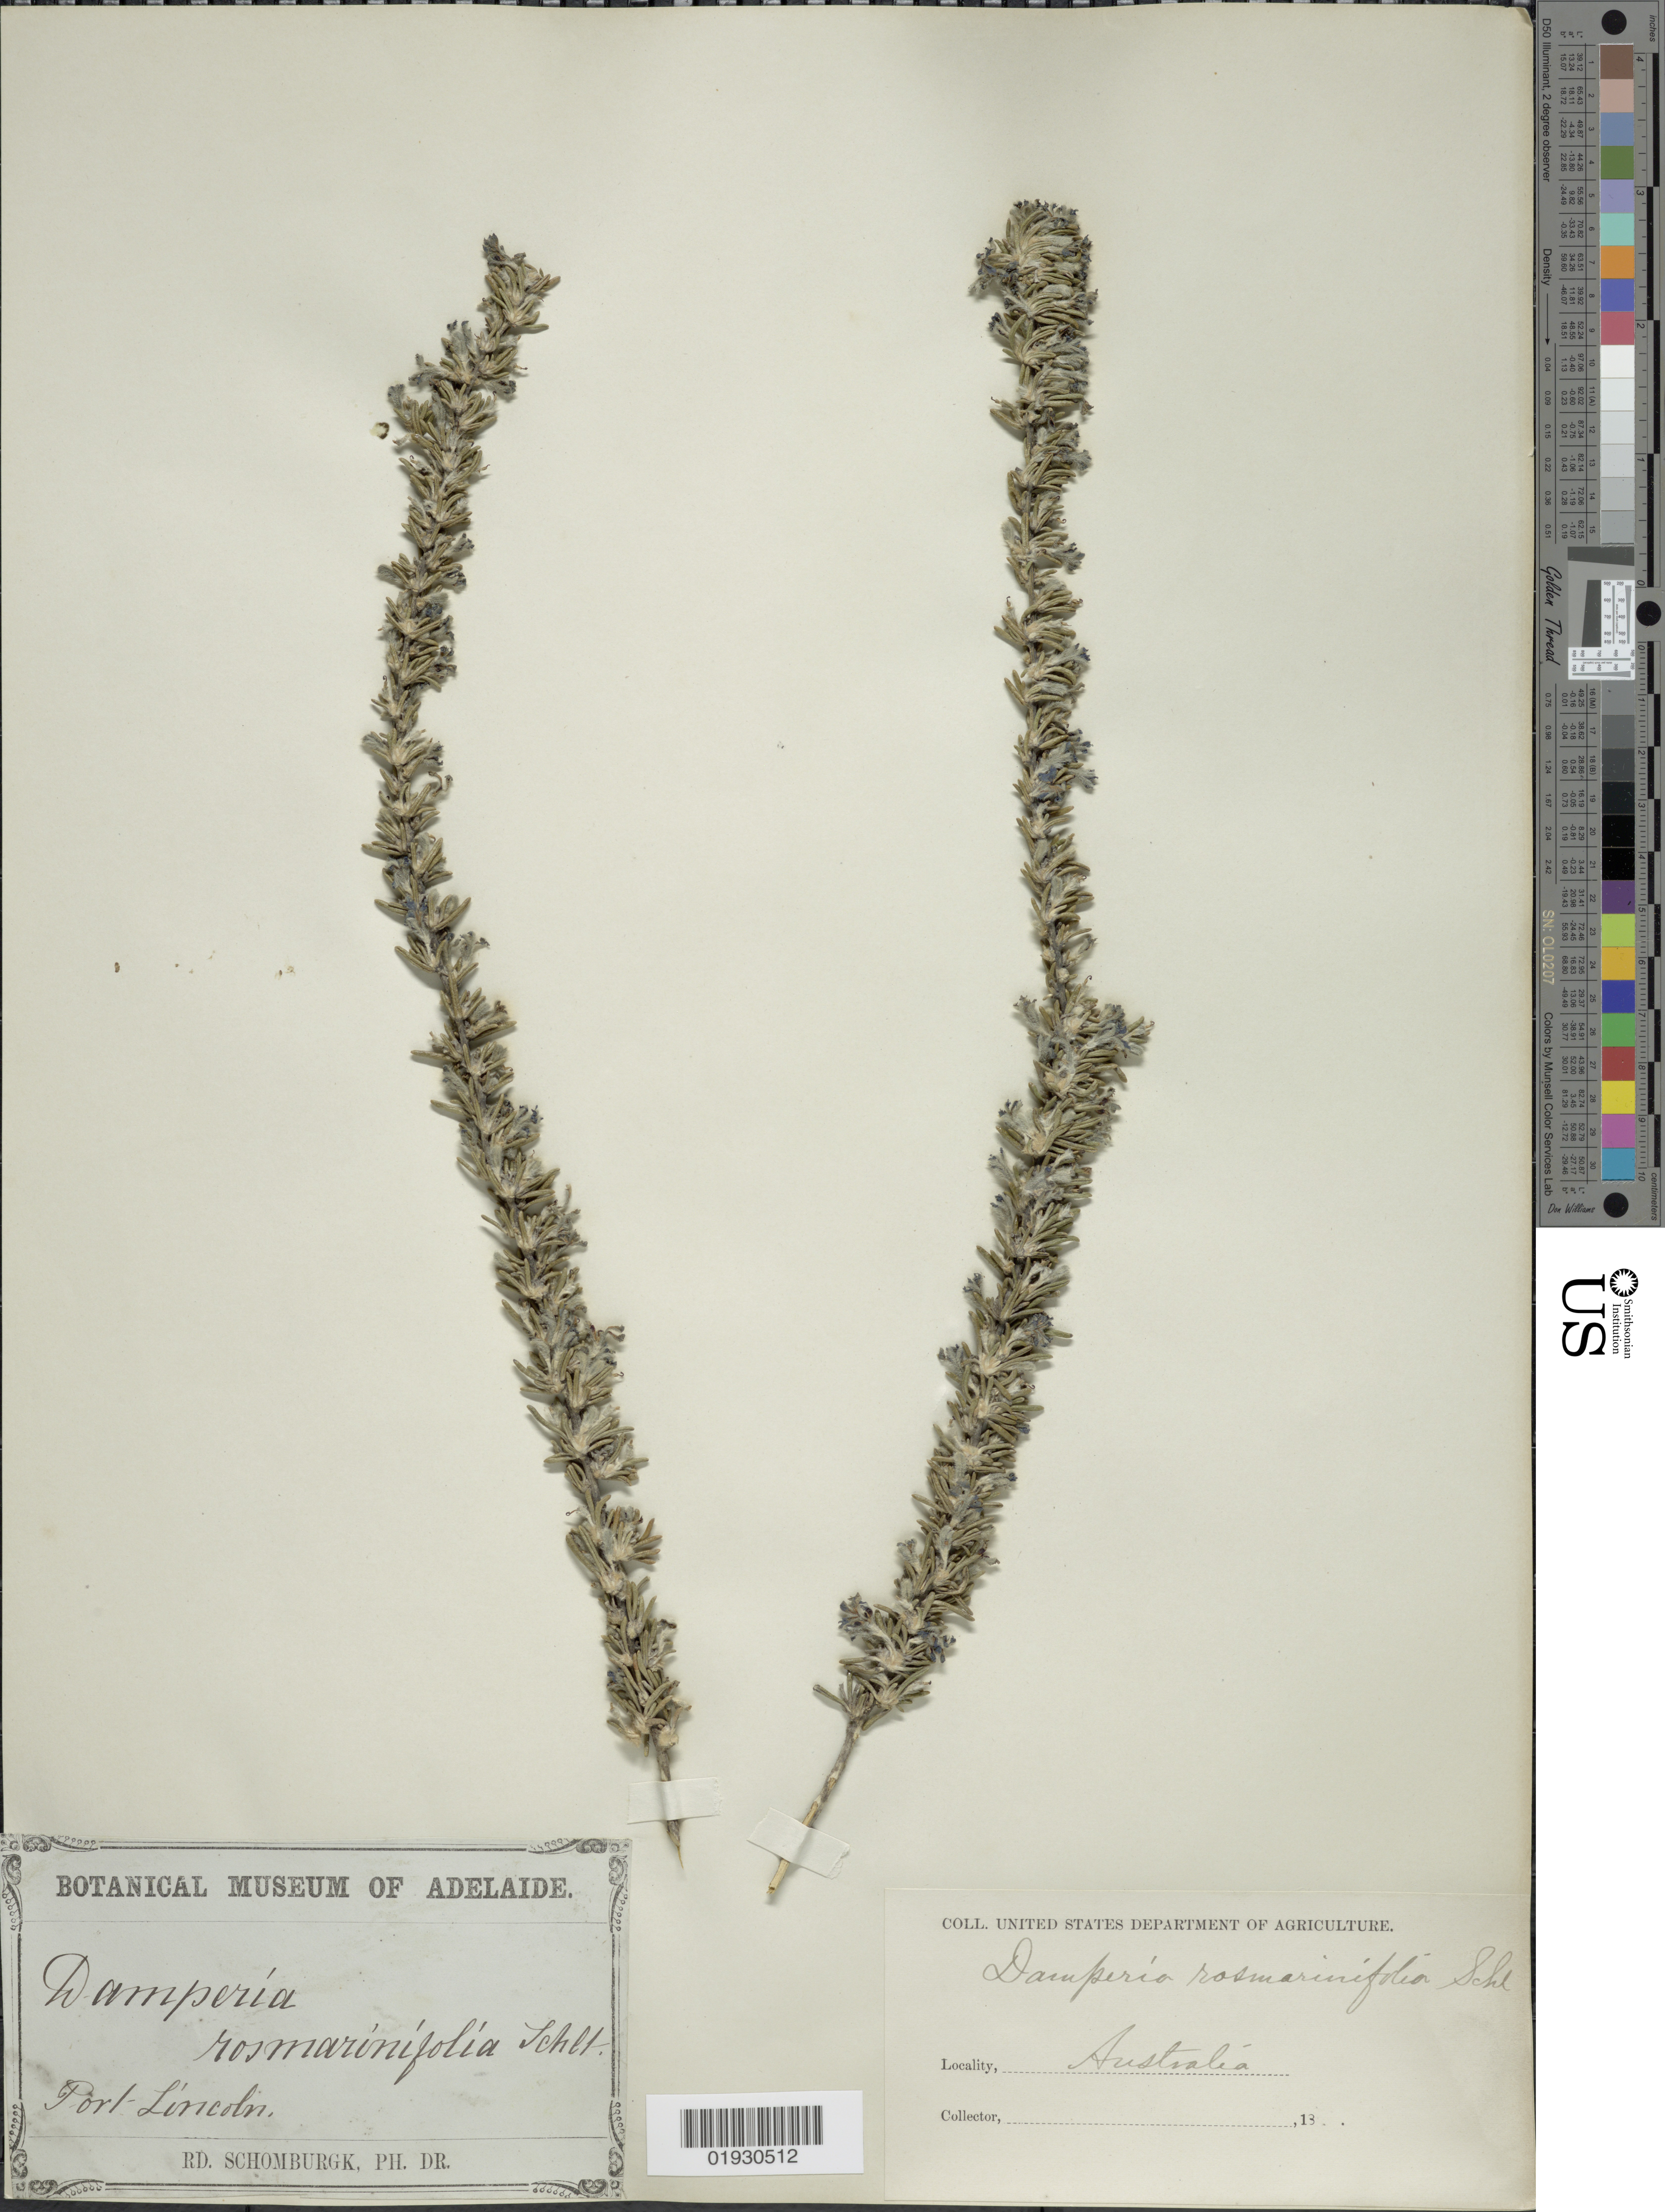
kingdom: Plantae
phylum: Tracheophyta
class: Magnoliopsida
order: Asterales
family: Goodeniaceae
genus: Dampiera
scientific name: Dampiera rosmarinifolia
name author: Schltdl.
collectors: M. R. Schomburgk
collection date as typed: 18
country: Australia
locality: Port Lincoln.